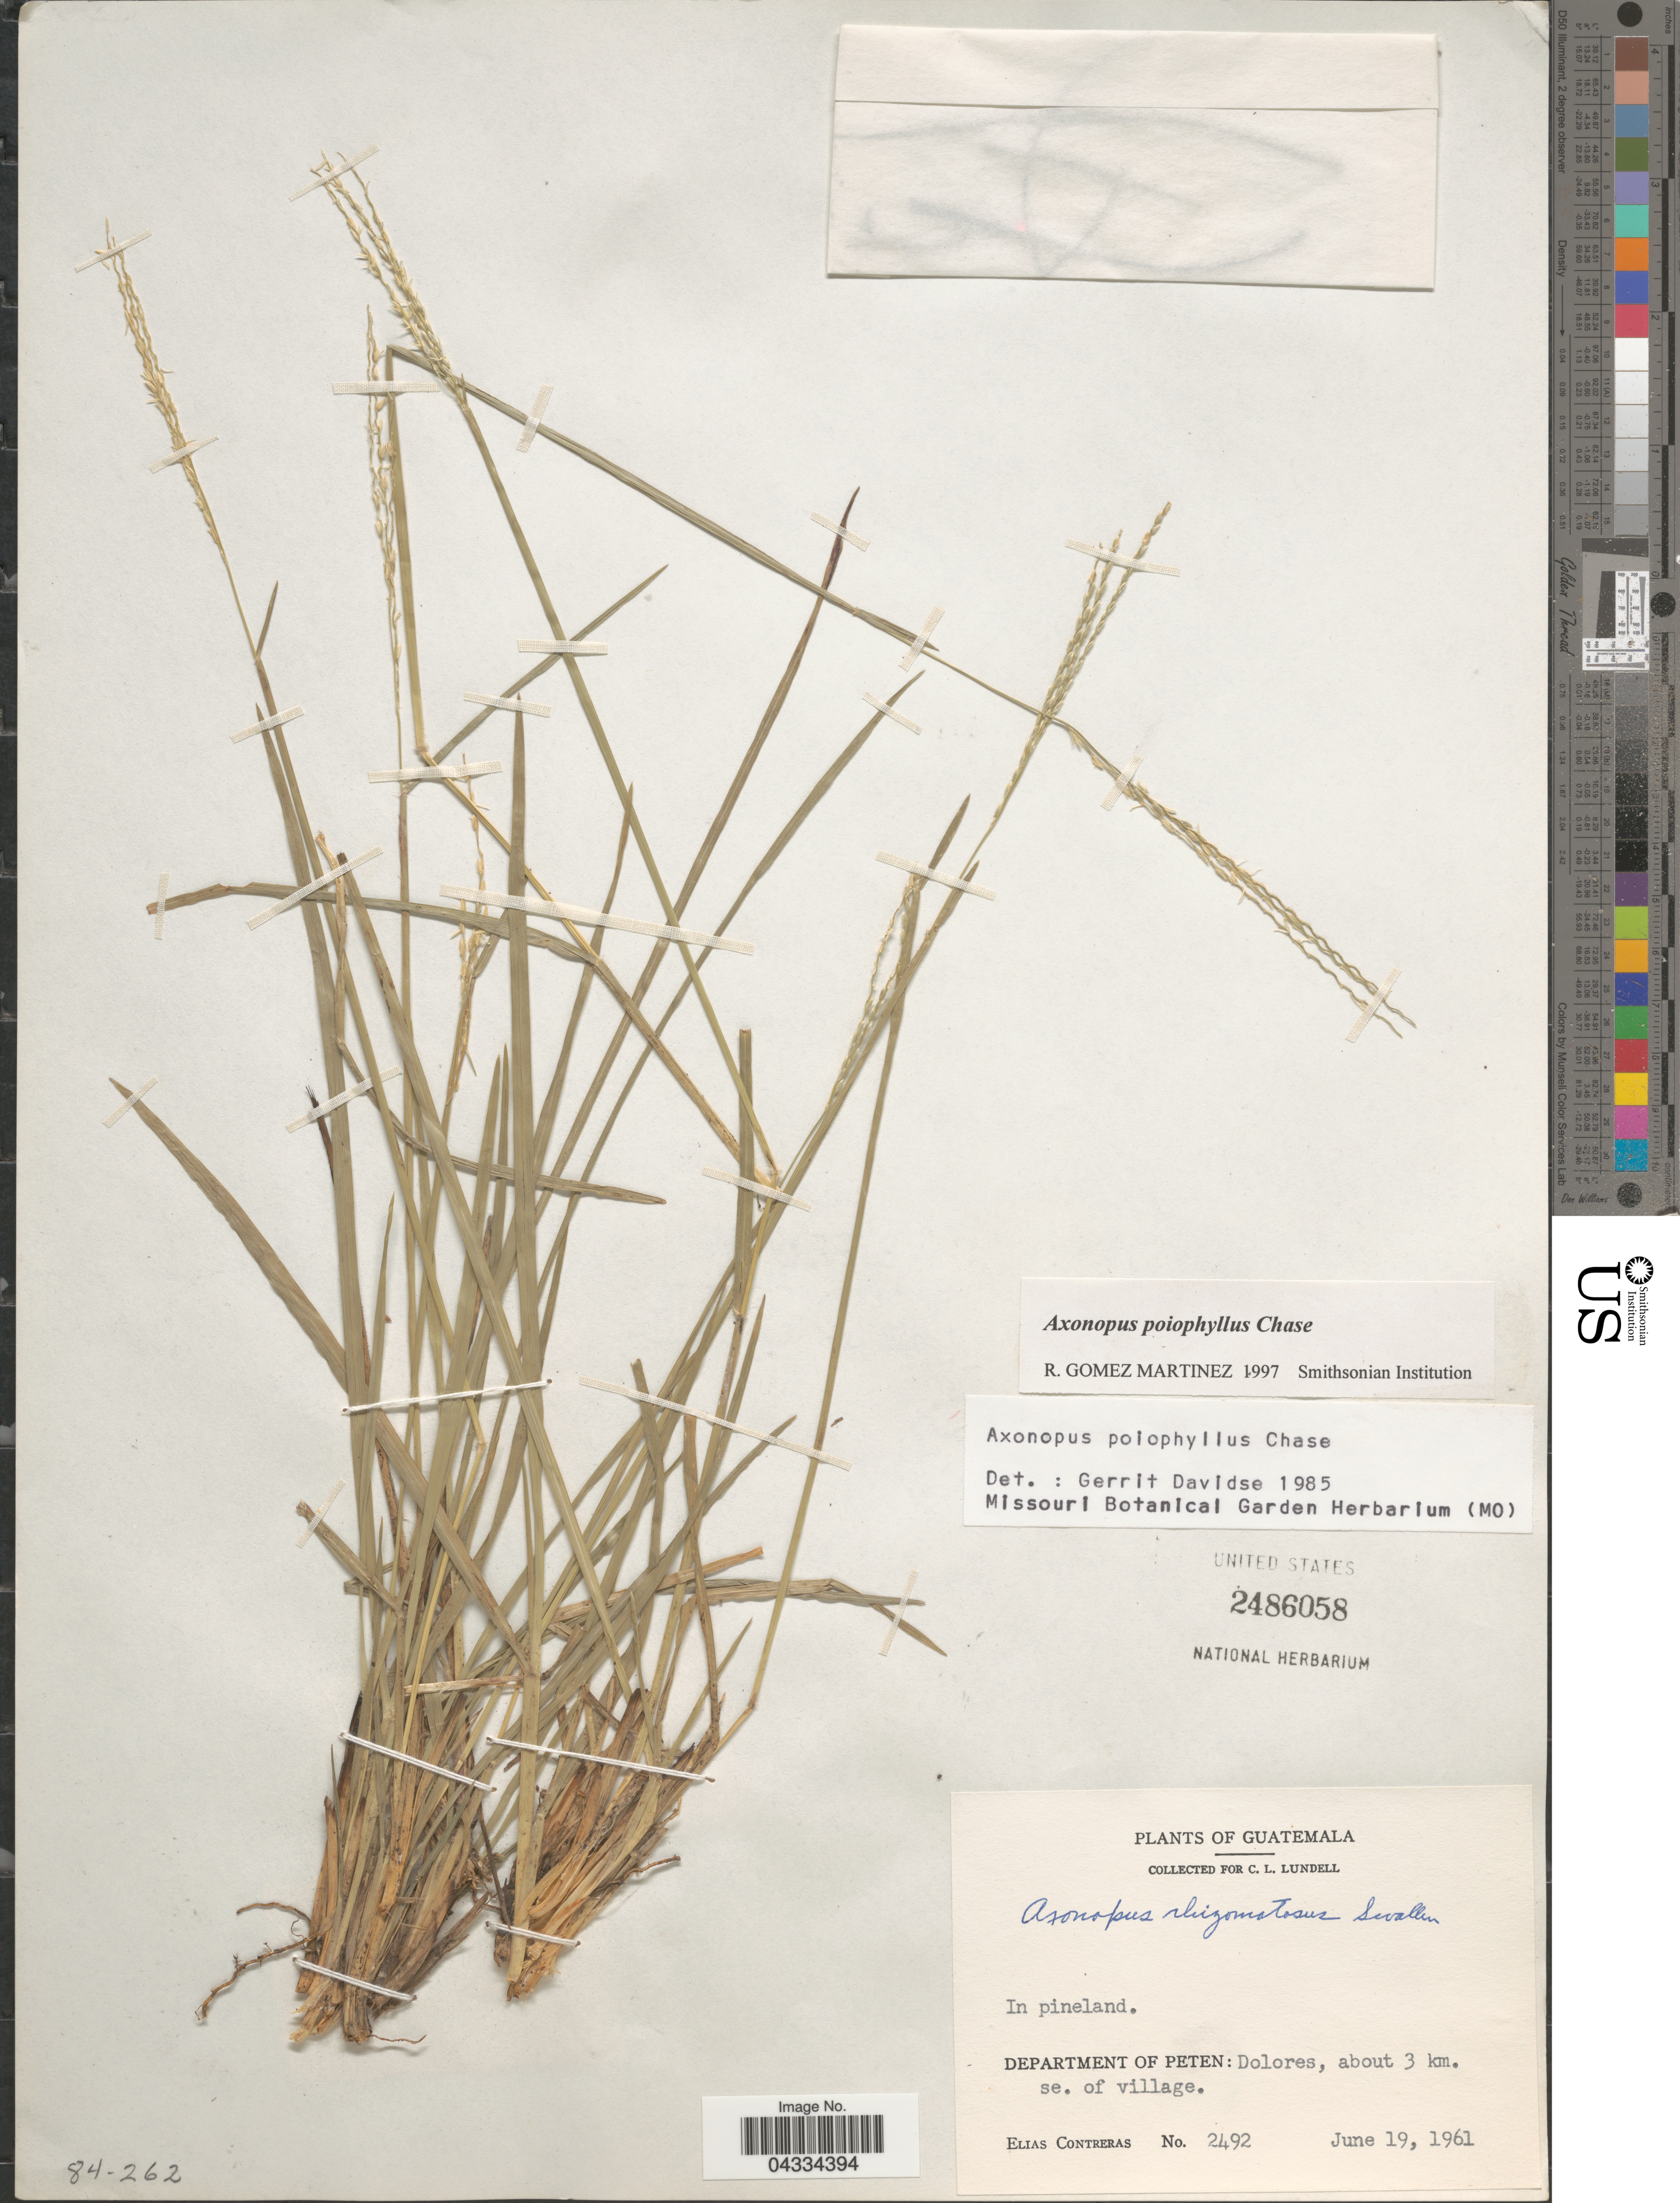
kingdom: Plantae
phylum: Tracheophyta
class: Liliopsida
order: Poales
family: Poaceae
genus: Axonopus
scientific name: Axonopus poiophyllus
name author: Chase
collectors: E. Contreras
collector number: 2492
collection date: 1961-06-19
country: Guatemala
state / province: El Peten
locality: Department of Peten: Dolores, about 3 km. se. of village.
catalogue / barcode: US 2486058